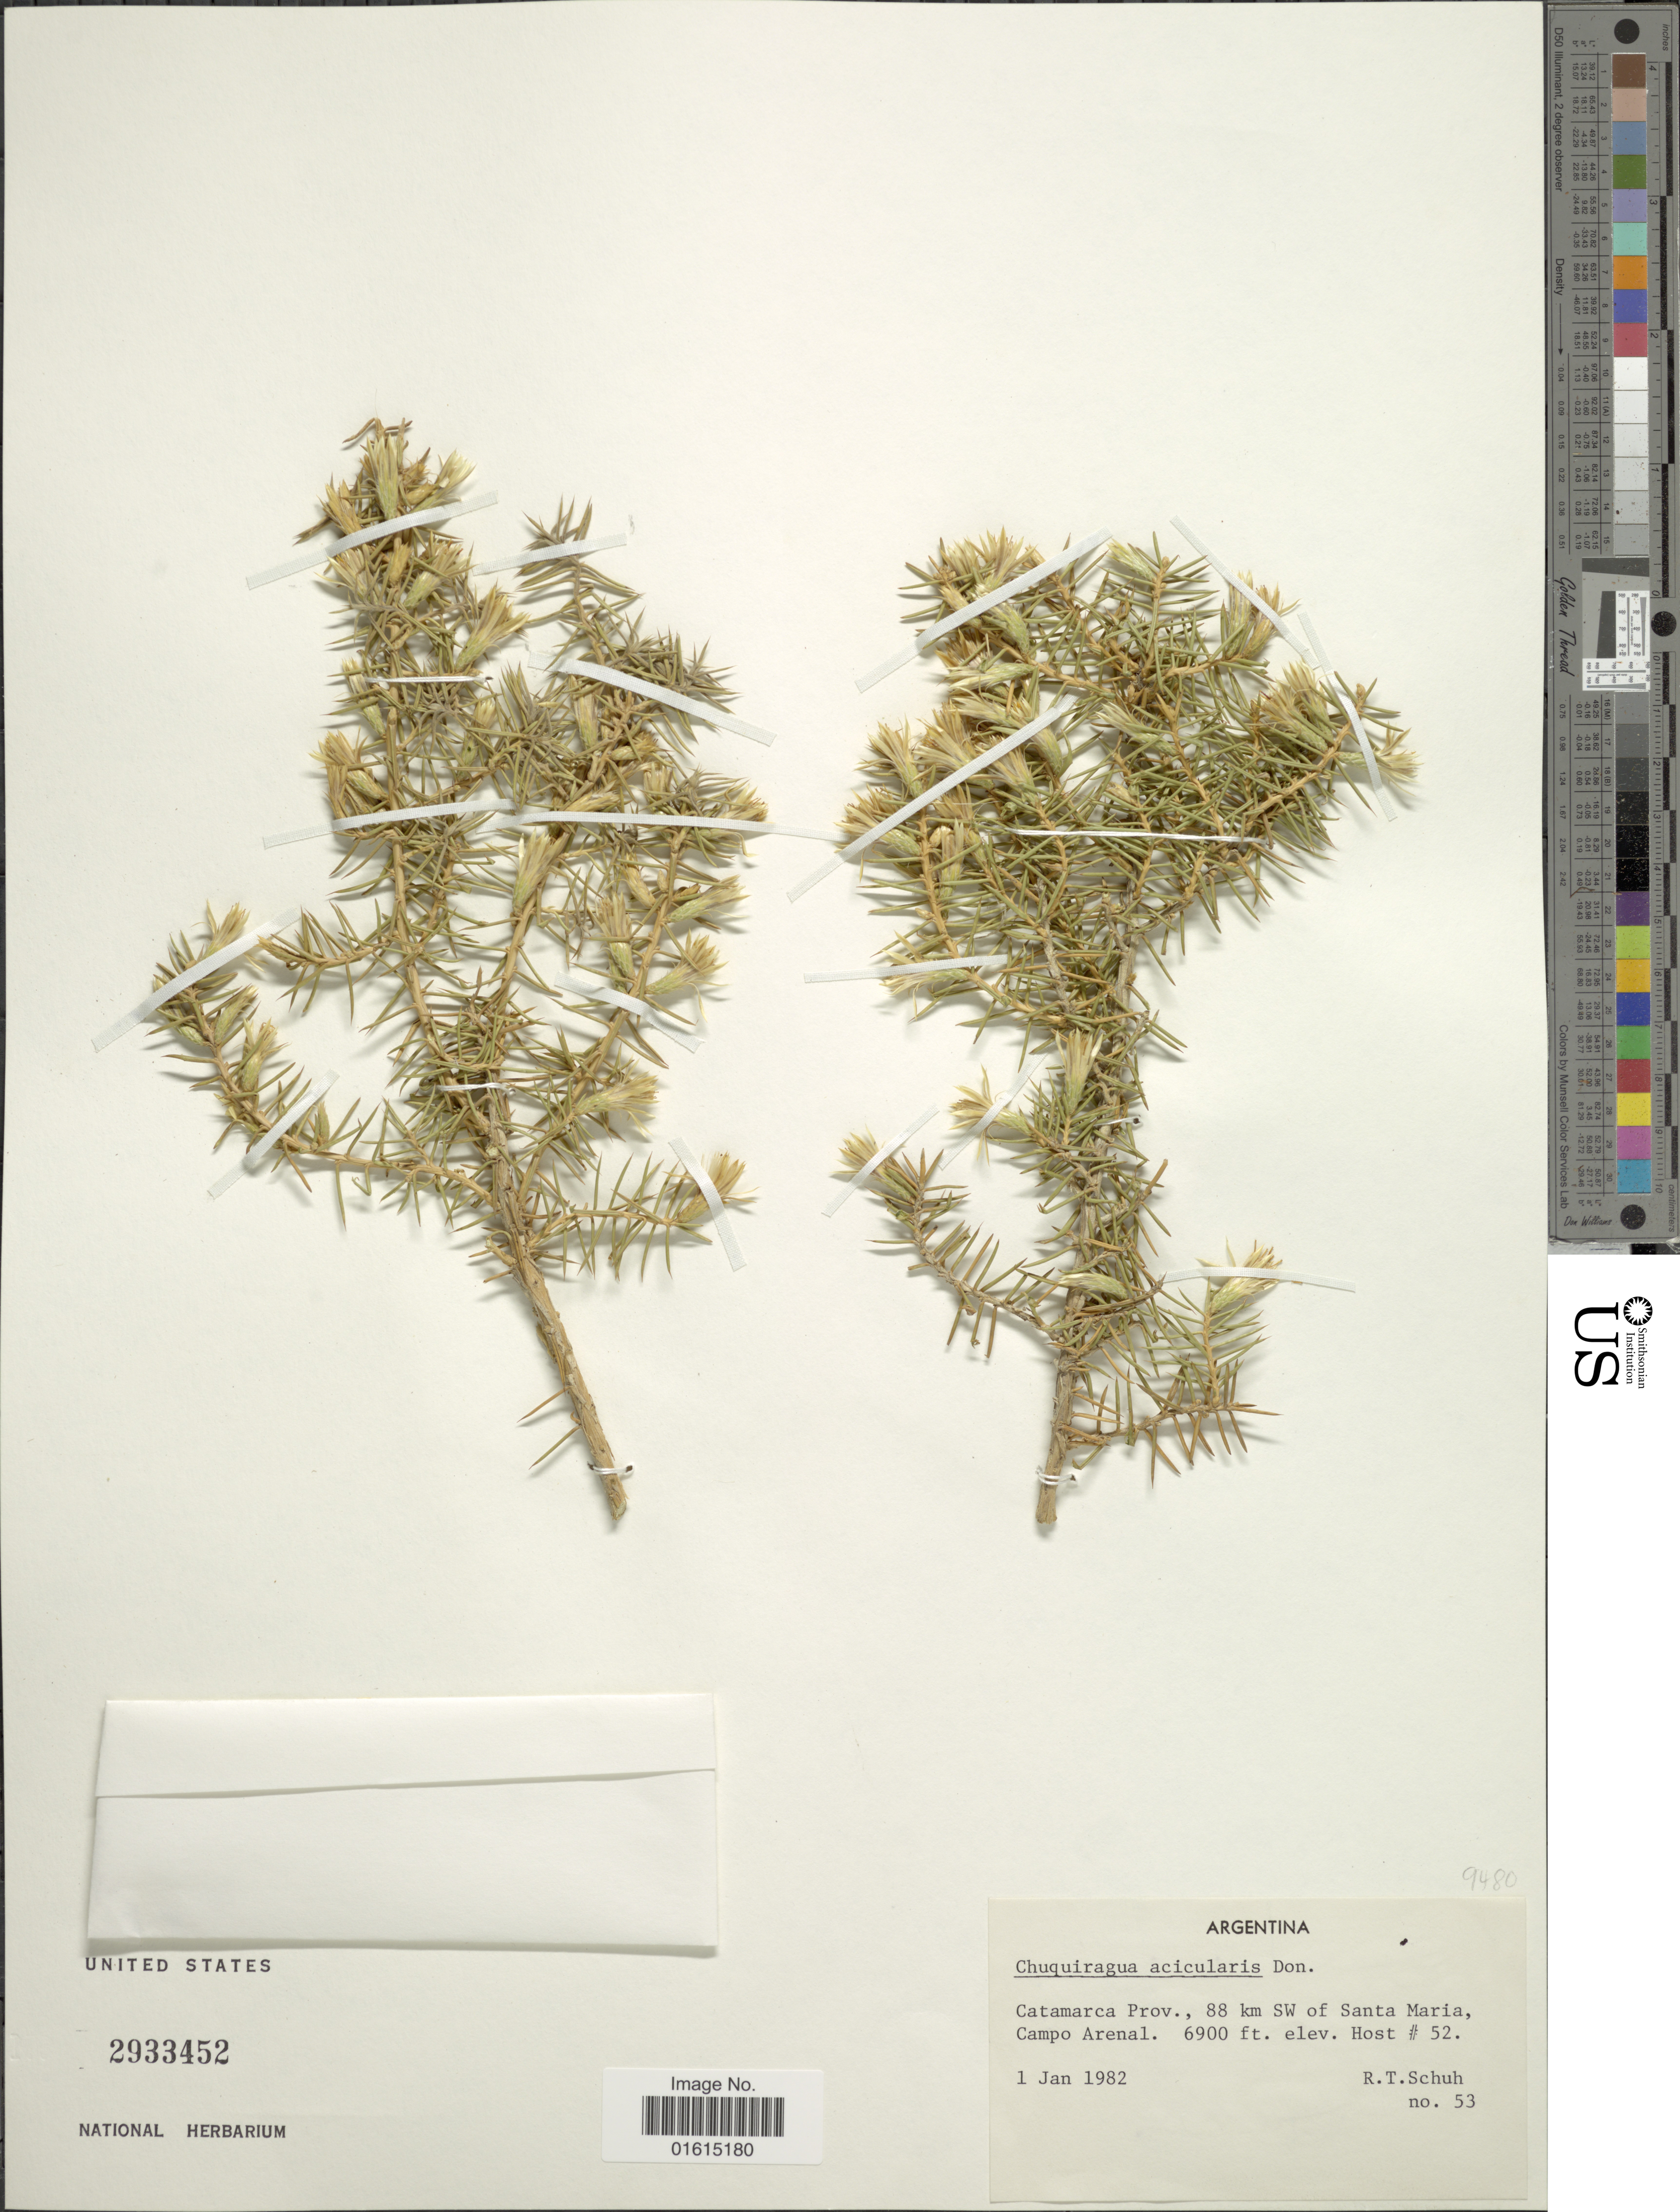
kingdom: Plantae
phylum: Tracheophyta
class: Magnoliopsida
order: Asterales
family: Asteraceae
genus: Chuquiraga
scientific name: Chuquiraga ulicina subsp. acicularis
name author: (D. Don) C. Ezcurra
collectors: R. Schuh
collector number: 53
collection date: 1982-01-01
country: Argentina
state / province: Catamarca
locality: Catamarca Prov., 88 km SW of Santa Maria, Campo Arenal, Host #52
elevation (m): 2103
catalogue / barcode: US 2933452